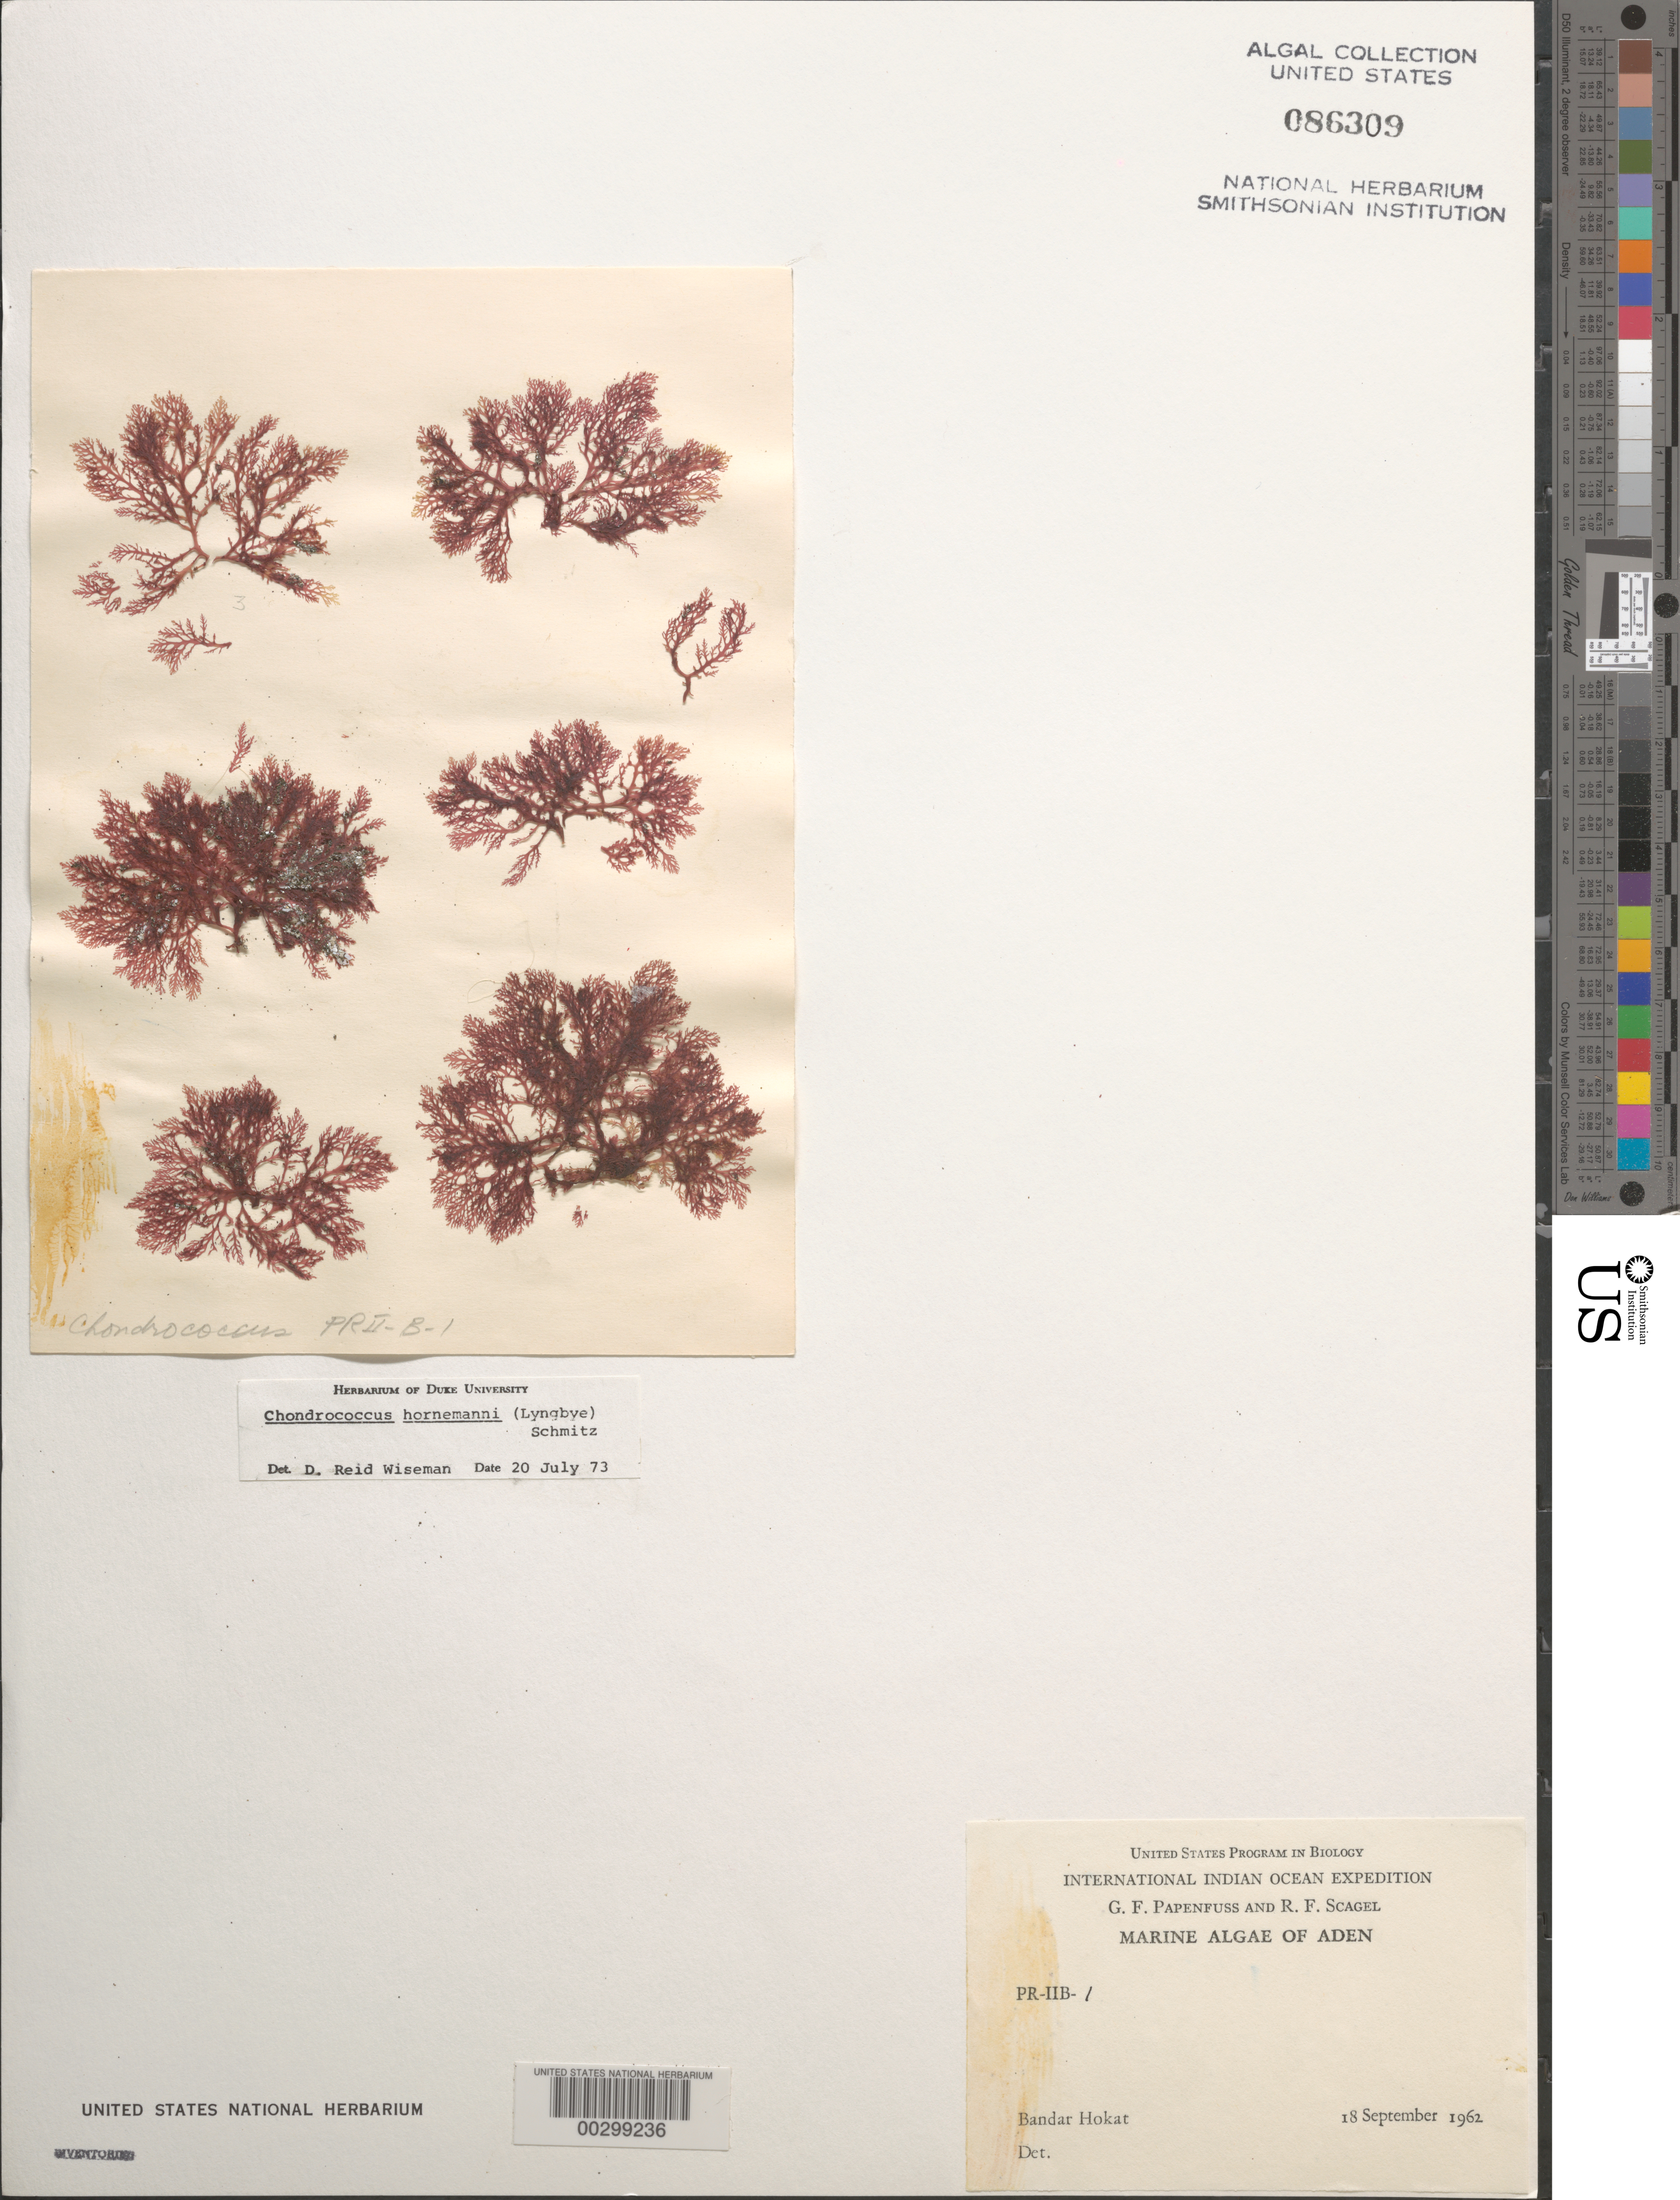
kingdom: Plantae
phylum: Rhodophyta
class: Florideophyceae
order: Gigartinales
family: Rhizophyllidaceae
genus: Portieria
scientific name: Portieria hornemannii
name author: (Lyngbye) P.C. Silva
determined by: Algae name updating Project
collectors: G. Papenfuss & R. F. Scagel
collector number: PR-II-B-1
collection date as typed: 18 Sep 1962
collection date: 1962-09-18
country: Yemen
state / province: Adan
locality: Bandar Hokat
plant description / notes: International Indian Ocean Expedition, 1962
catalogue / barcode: US 86309